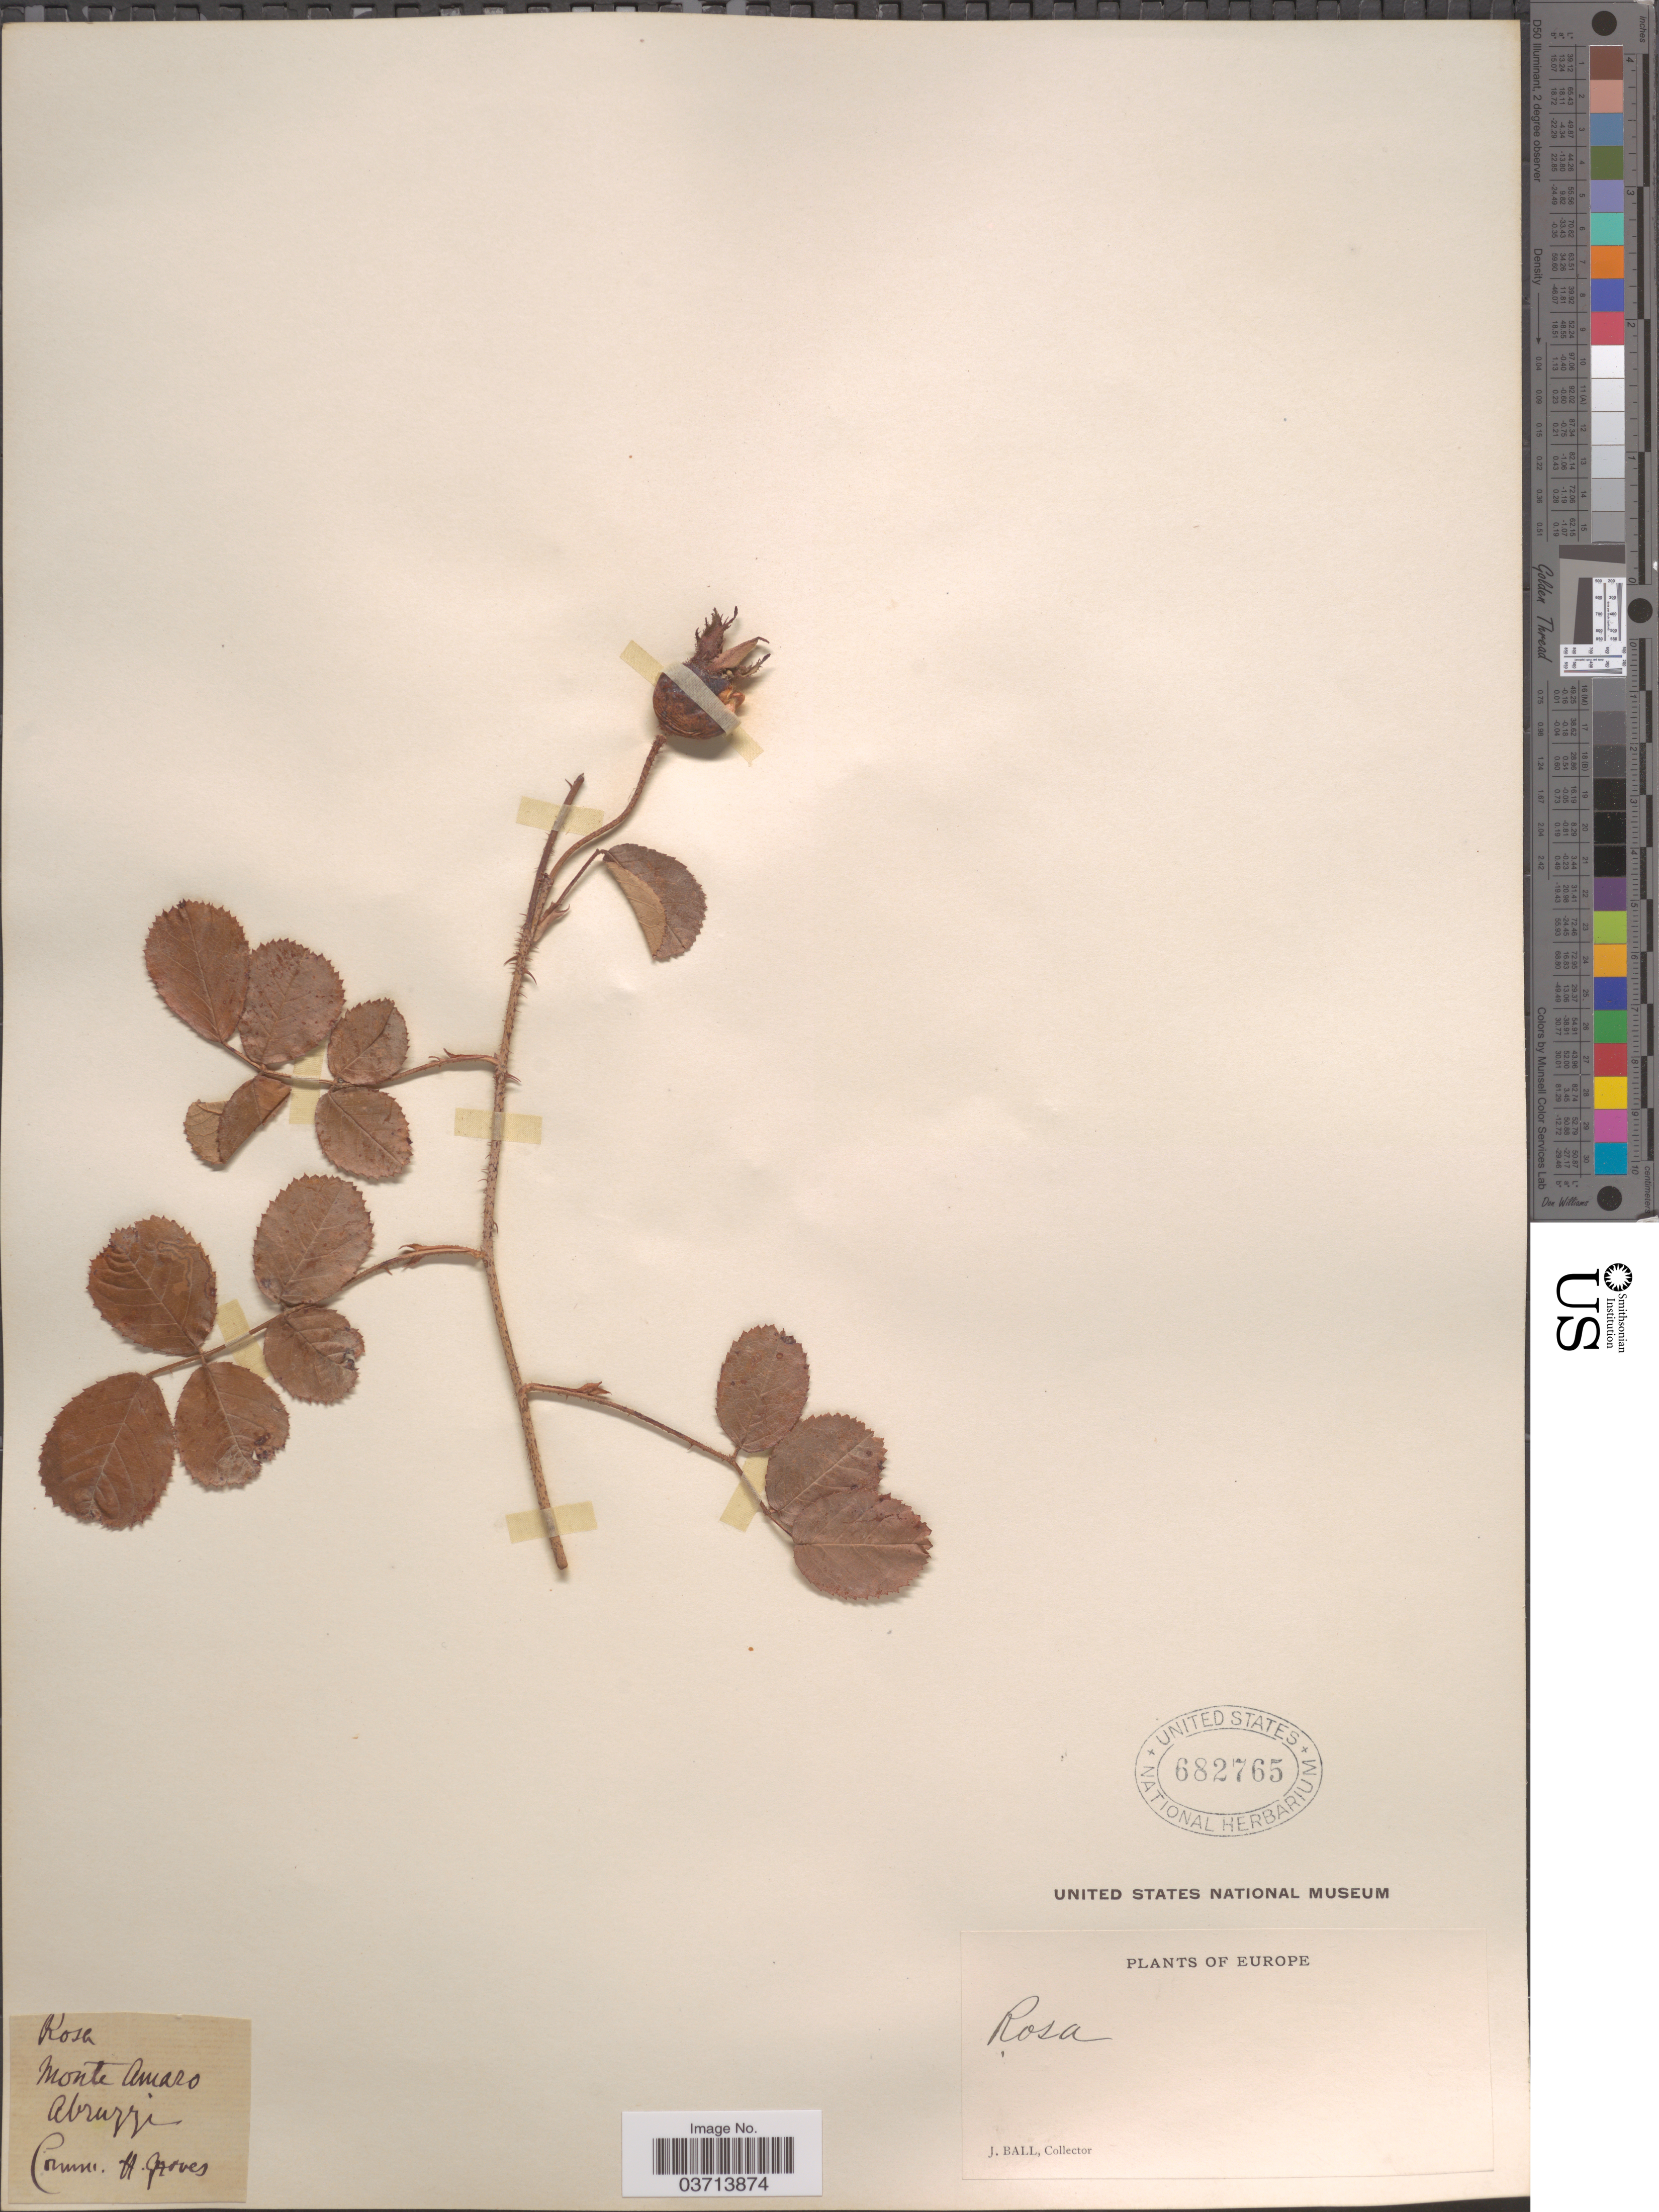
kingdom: Plantae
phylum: Tracheophyta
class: Magnoliopsida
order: Rosales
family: Rosaceae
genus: Rosa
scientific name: Rosa sp.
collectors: J. Ball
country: Italy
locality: Monte Amaro. Abruzzi. Europe.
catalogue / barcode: US 682765